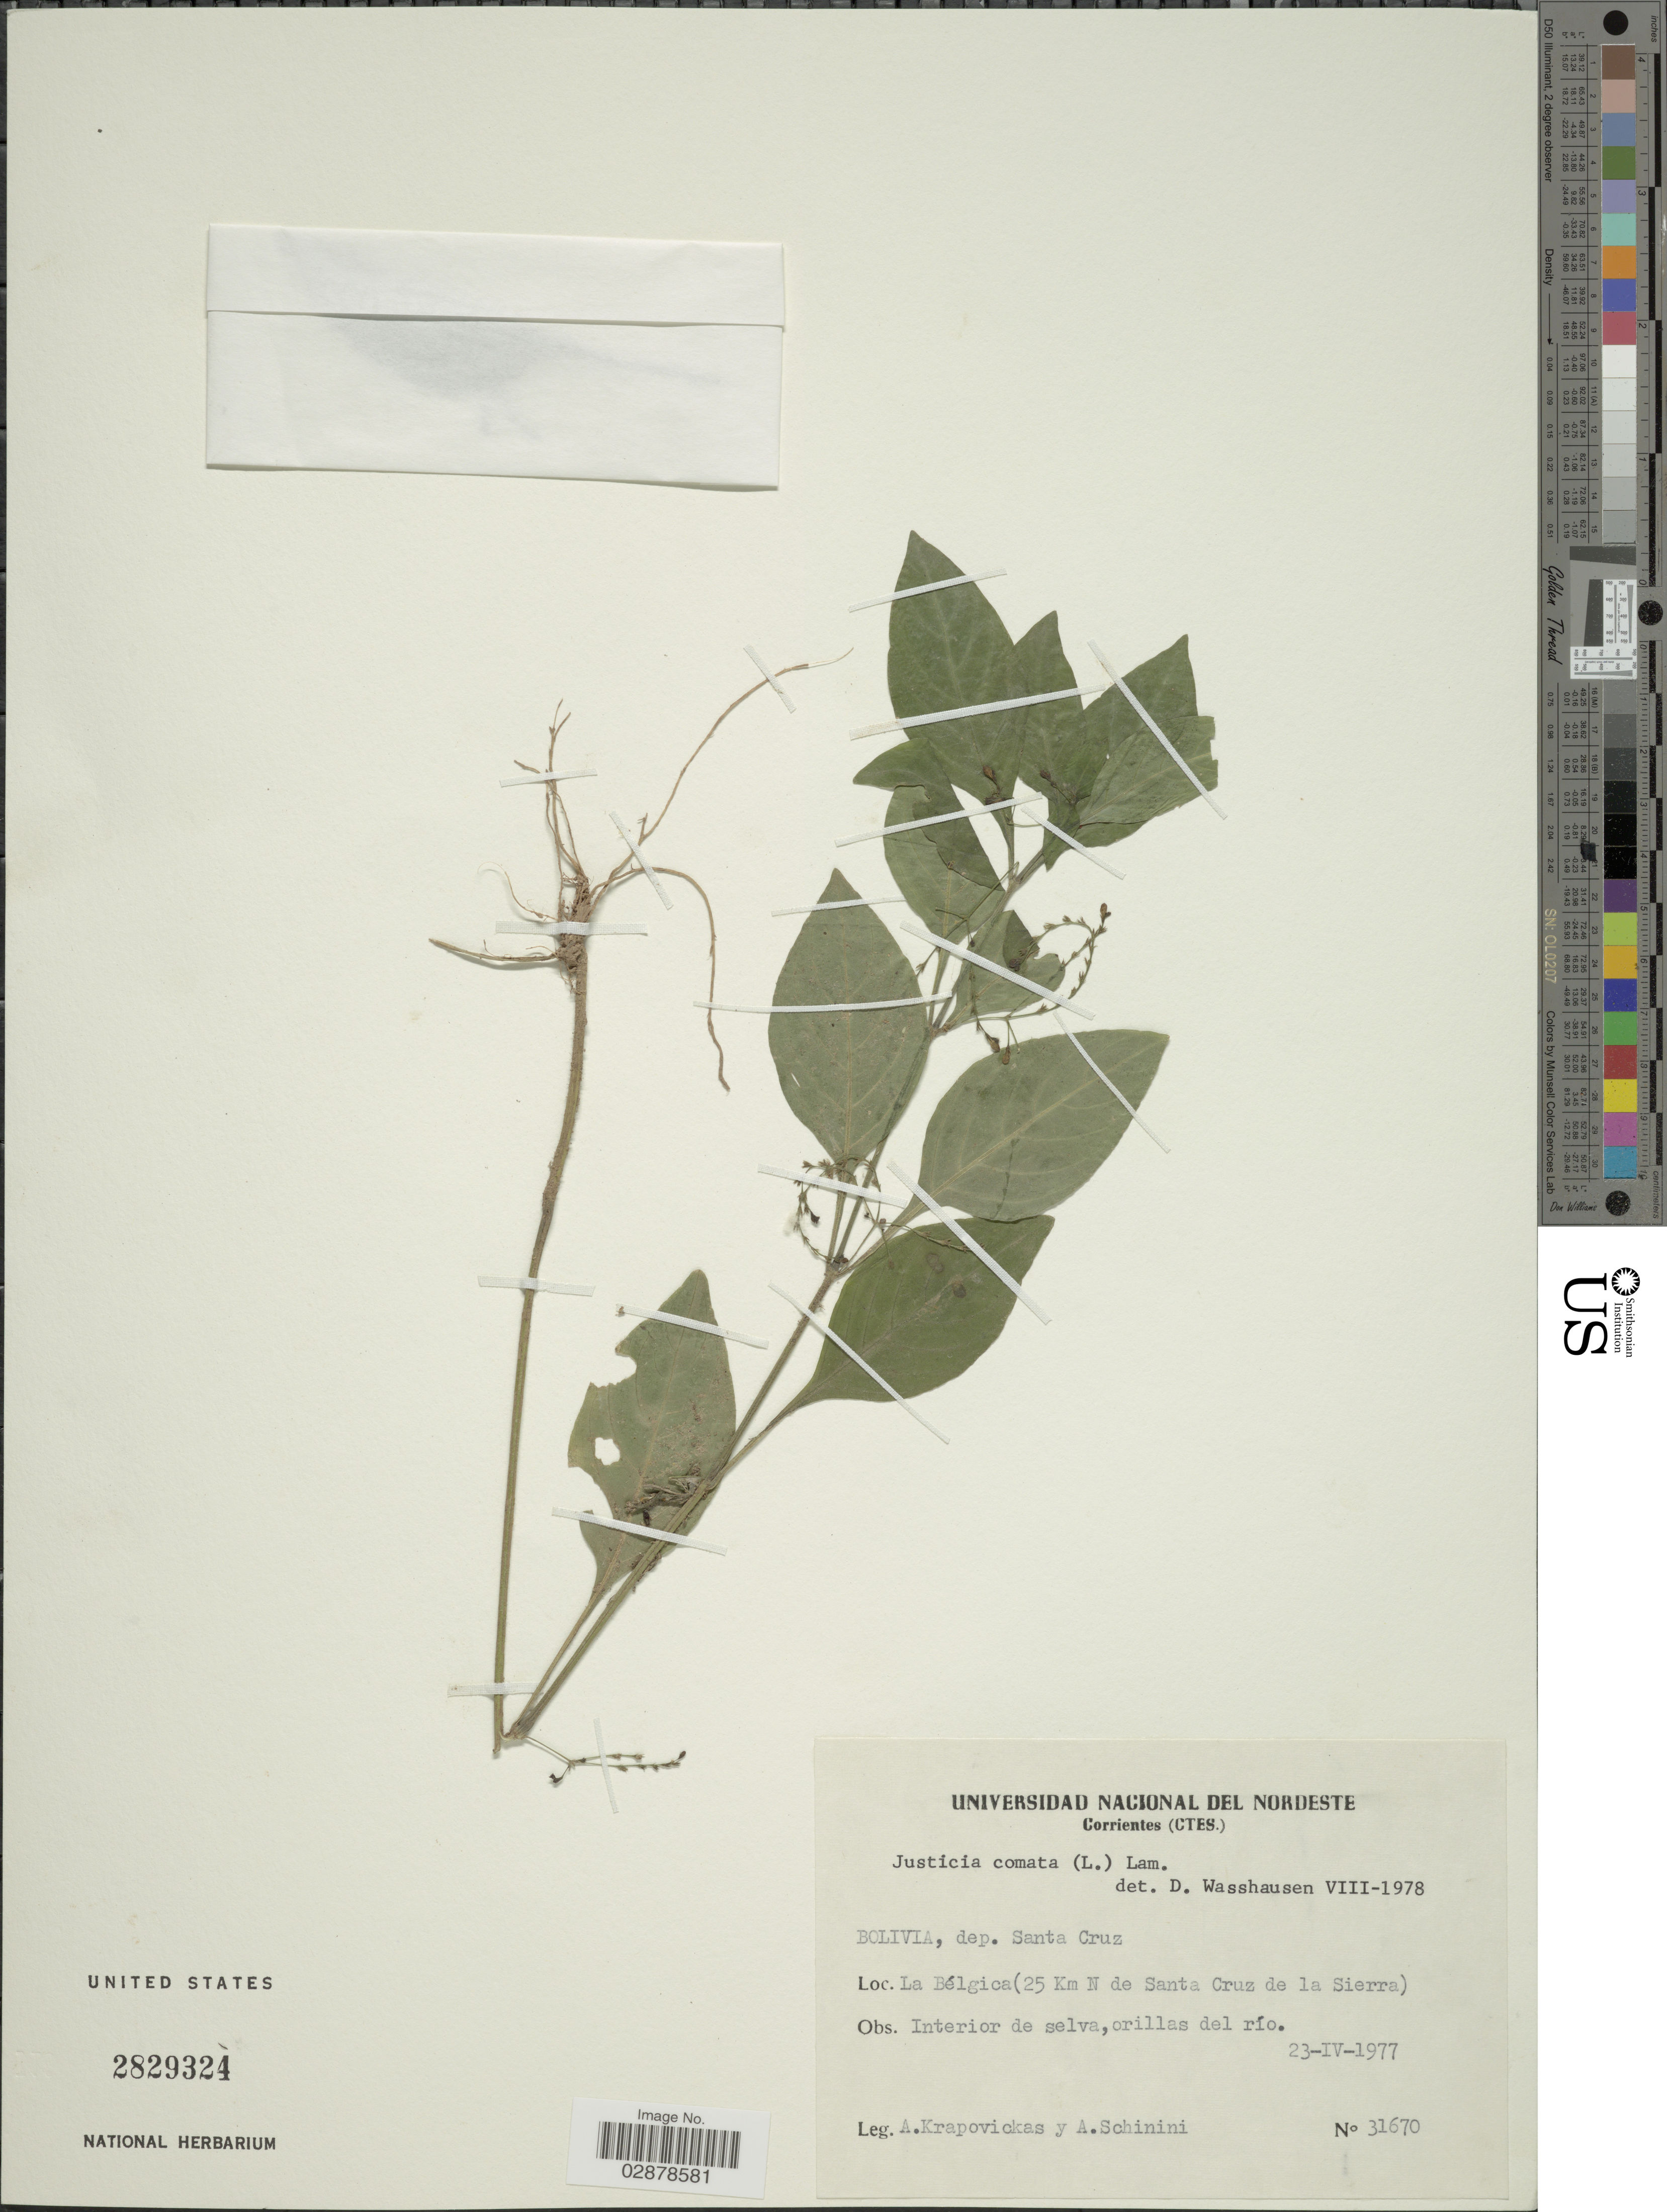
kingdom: Plantae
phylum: Tracheophyta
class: Magnoliopsida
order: Lamiales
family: Acanthaceae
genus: Justicia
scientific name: Justicia comata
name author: (L.) Lam.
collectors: A. Krapovickas & A. Schinini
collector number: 31670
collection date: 1977-04-23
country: Bolivia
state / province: Santa Cruz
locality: Dep. Santa Cruz, La Bélgica (25 Km N de Santa Cruz de la Sierra) Interior de selva, orillas del río.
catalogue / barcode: US 2829324